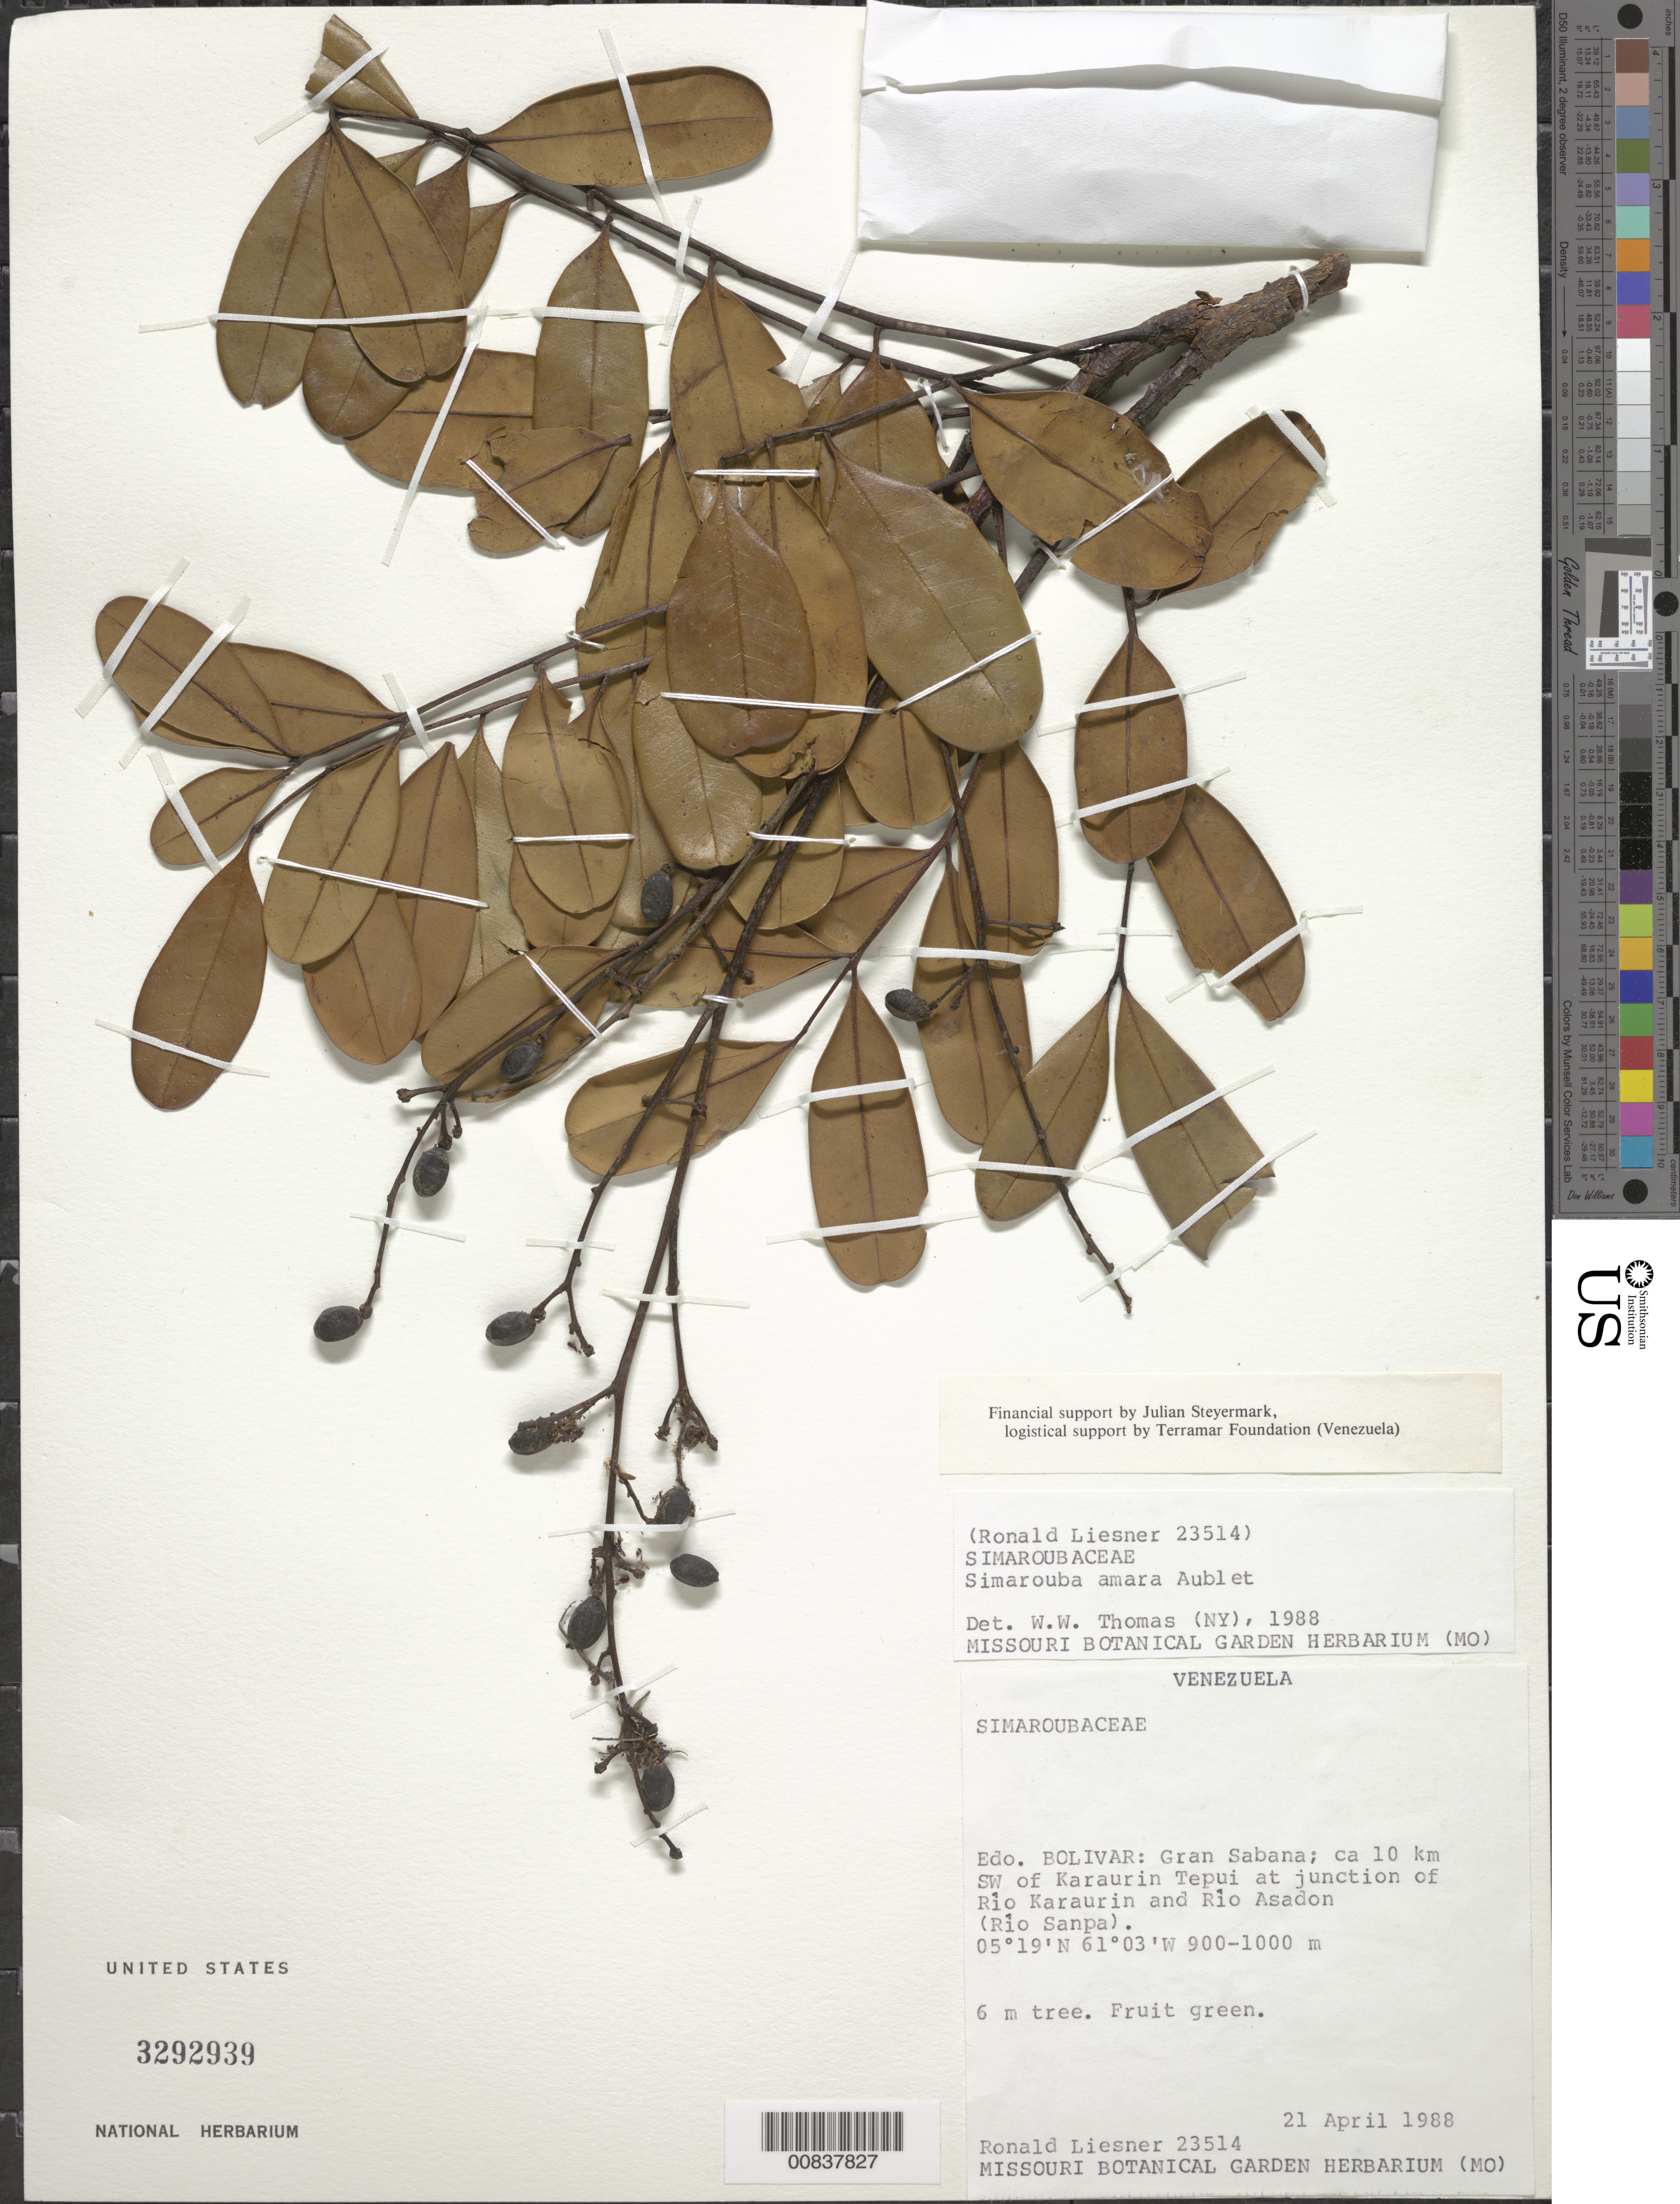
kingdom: Plantae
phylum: Tracheophyta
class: Magnoliopsida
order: Sapindales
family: Simaroubaceae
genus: Simarouba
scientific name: Simarouba amara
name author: Aubl.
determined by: Thomas, W. W., (NY), New York Botanical Garden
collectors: R. L. Liesner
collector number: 23514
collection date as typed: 21-Apr-88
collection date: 1988-04-21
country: Venezuela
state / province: Bolívar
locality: Gran Sabana, ca 10 km SW of Karaurin tepuí at junction of Río Karaurin and Río Asadon (Río Sanpa)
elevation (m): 900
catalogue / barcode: US 3292939